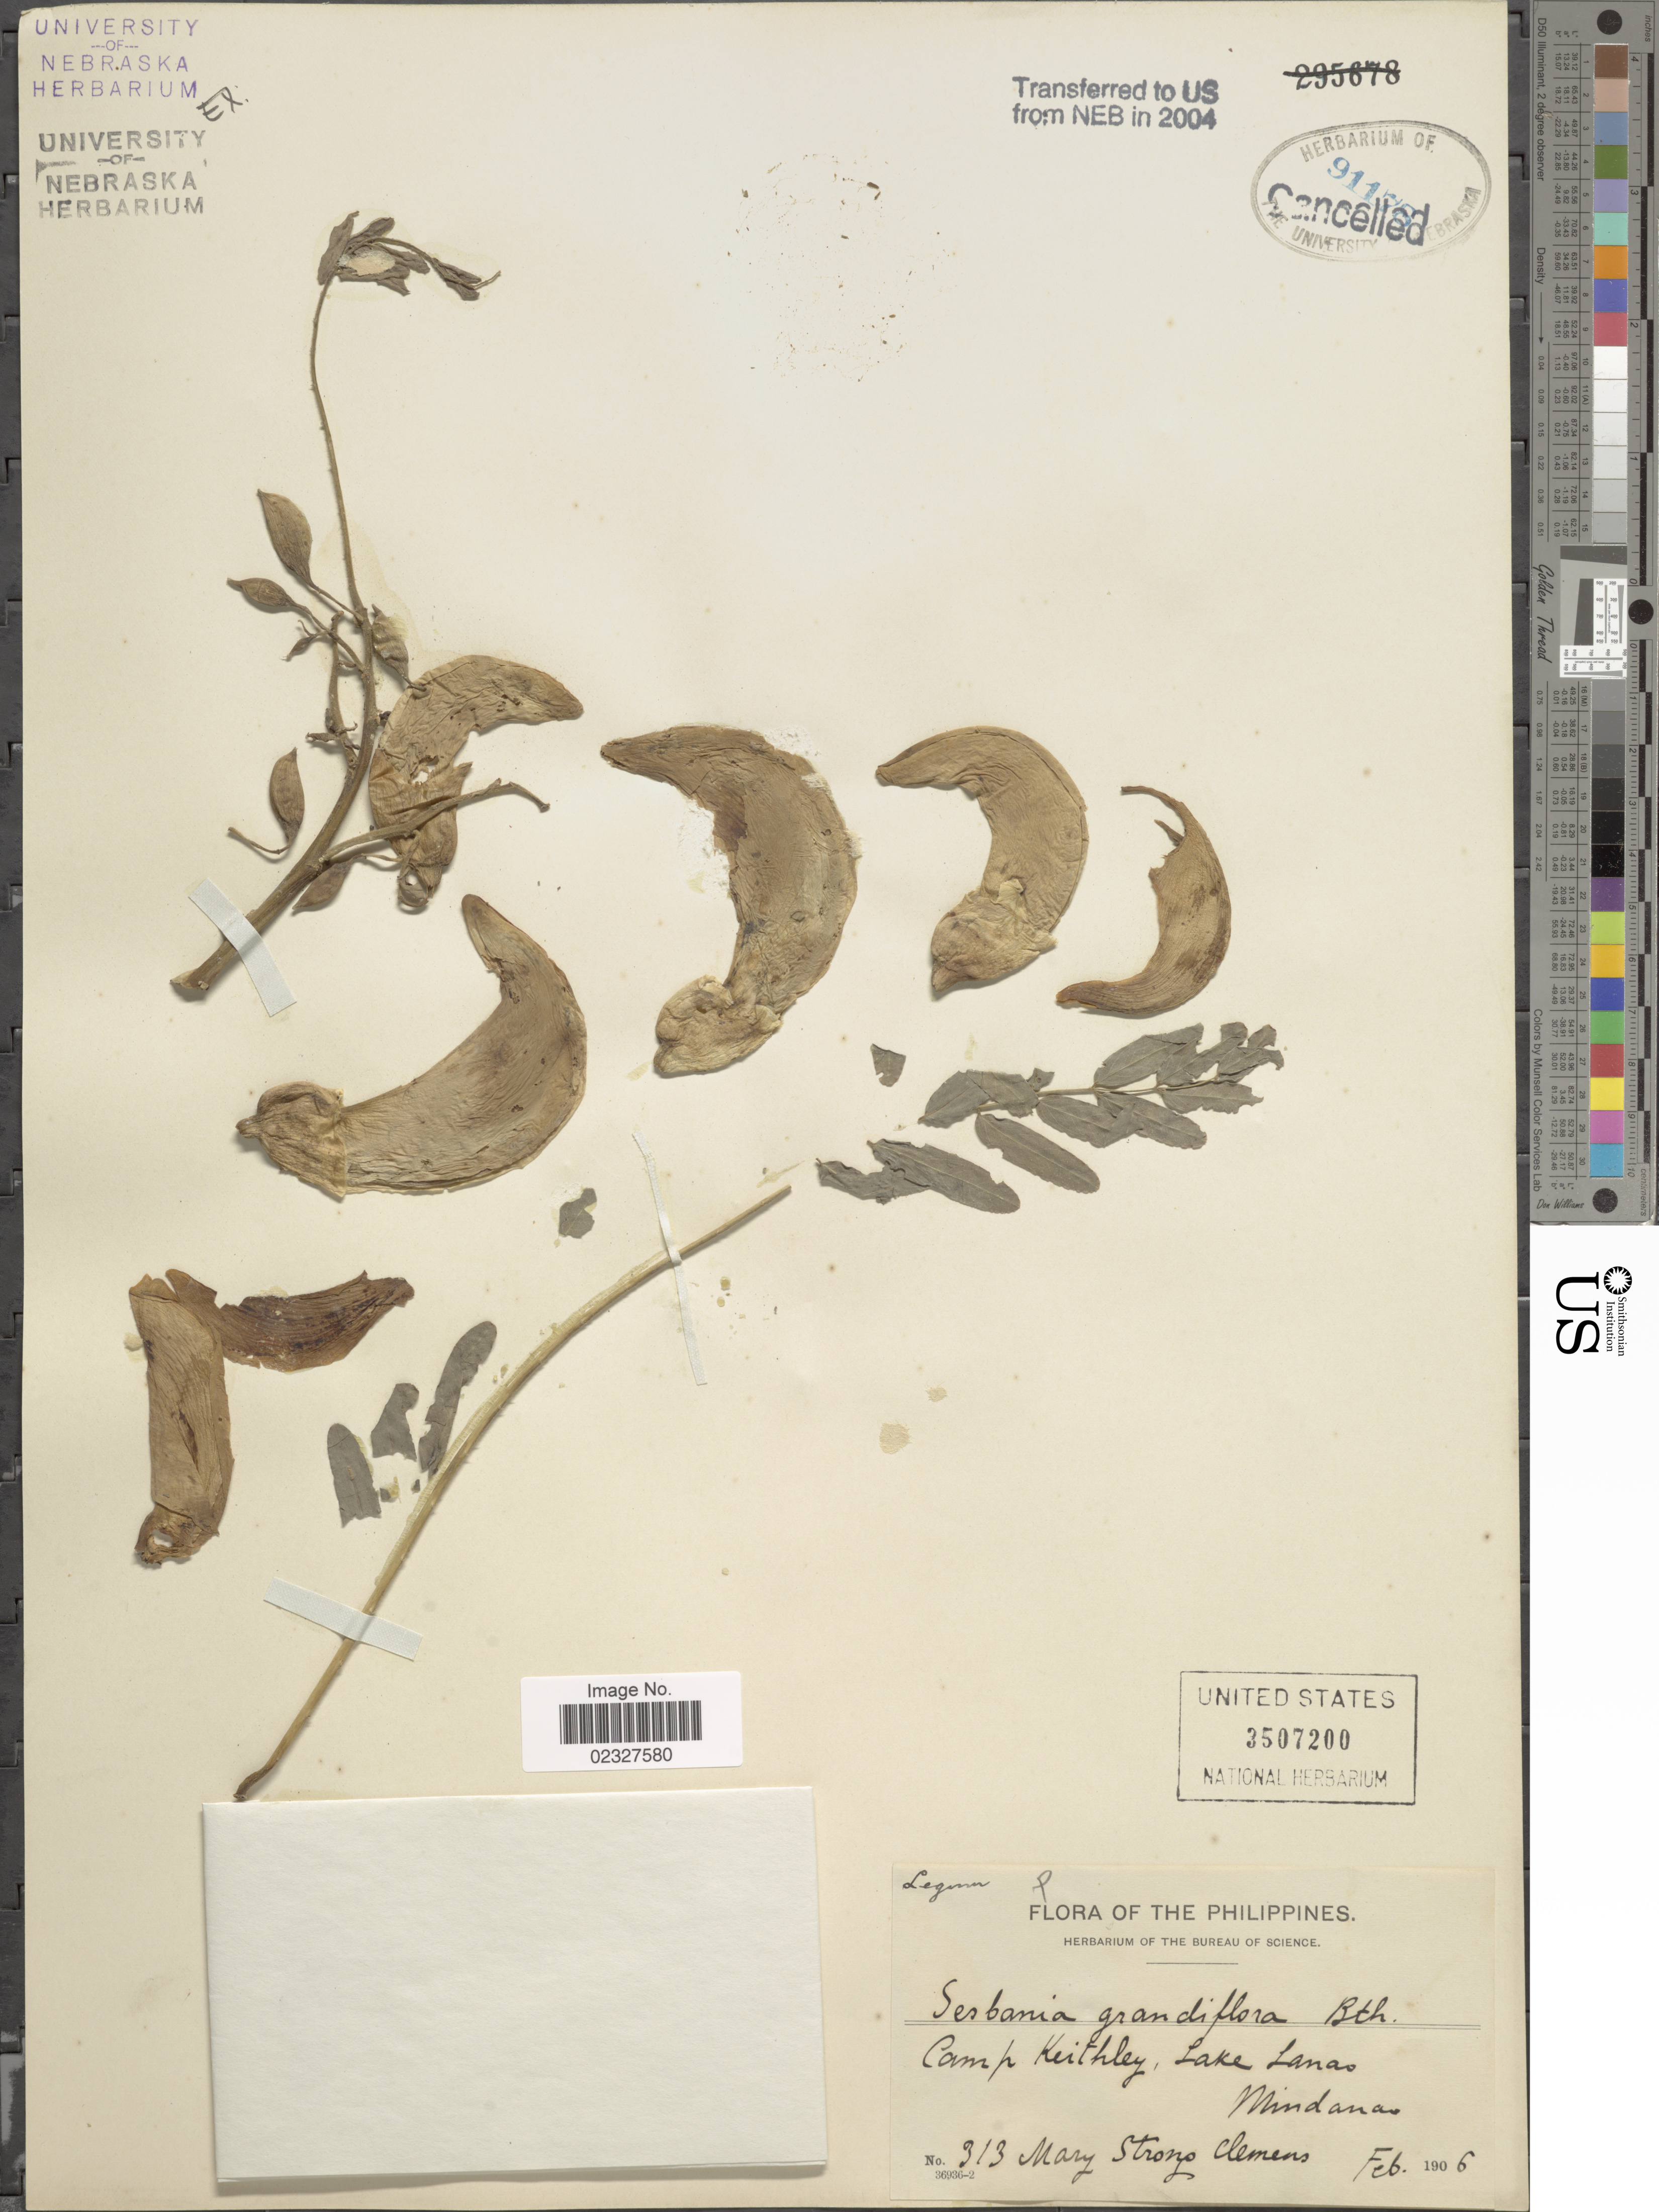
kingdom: Plantae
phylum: Tracheophyta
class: Magnoliopsida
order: Fabales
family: Fabaceae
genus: Sesbania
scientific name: Sesbania grandiflora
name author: (L.) Poir.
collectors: M. S. Clemens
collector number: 313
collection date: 1906-02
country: Philippines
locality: Camp Keithley, Lake Lanas, Mindanas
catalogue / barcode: US 3507200